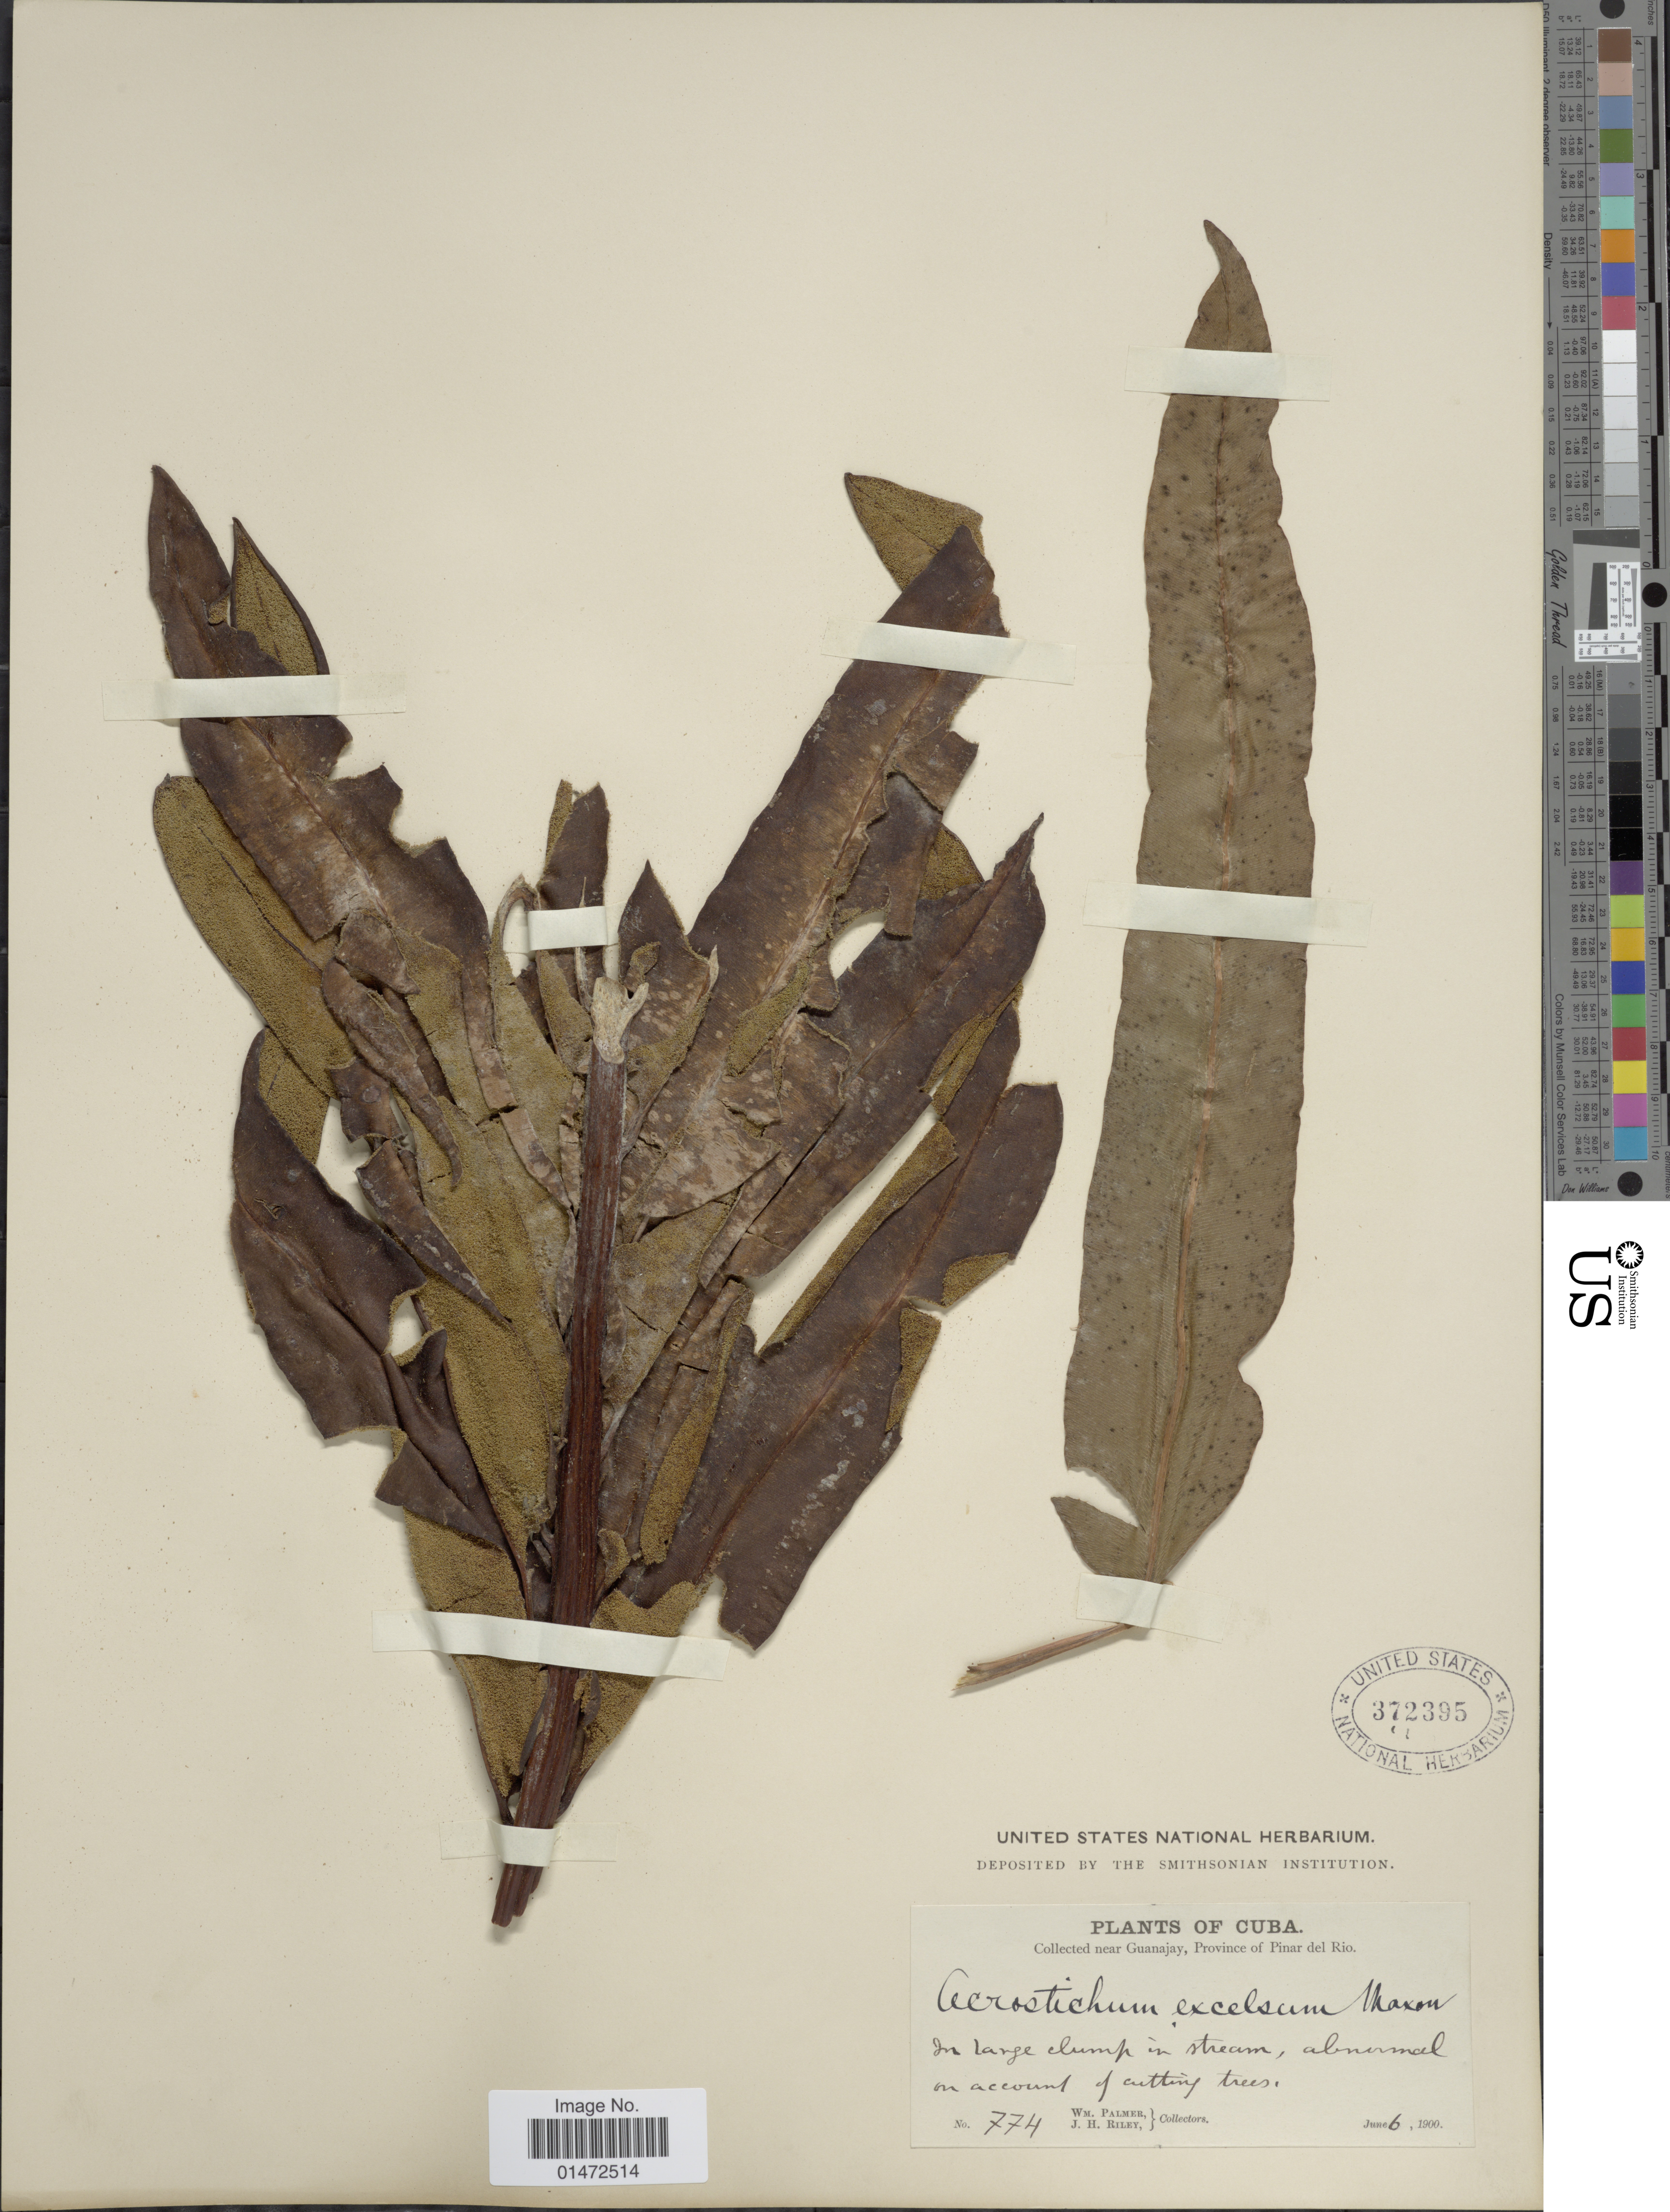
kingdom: Plantae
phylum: Tracheophyta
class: Polypodiopsida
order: Polypodiales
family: Pteridaceae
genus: Acrostichum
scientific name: Acrostichum danaeifolium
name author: Langsd. & Fisch.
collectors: W. Palmer & J. H. Riley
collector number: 774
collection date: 1900-06-06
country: Cuba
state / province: Pinar del Río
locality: Near Guanajay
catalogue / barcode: US 372395